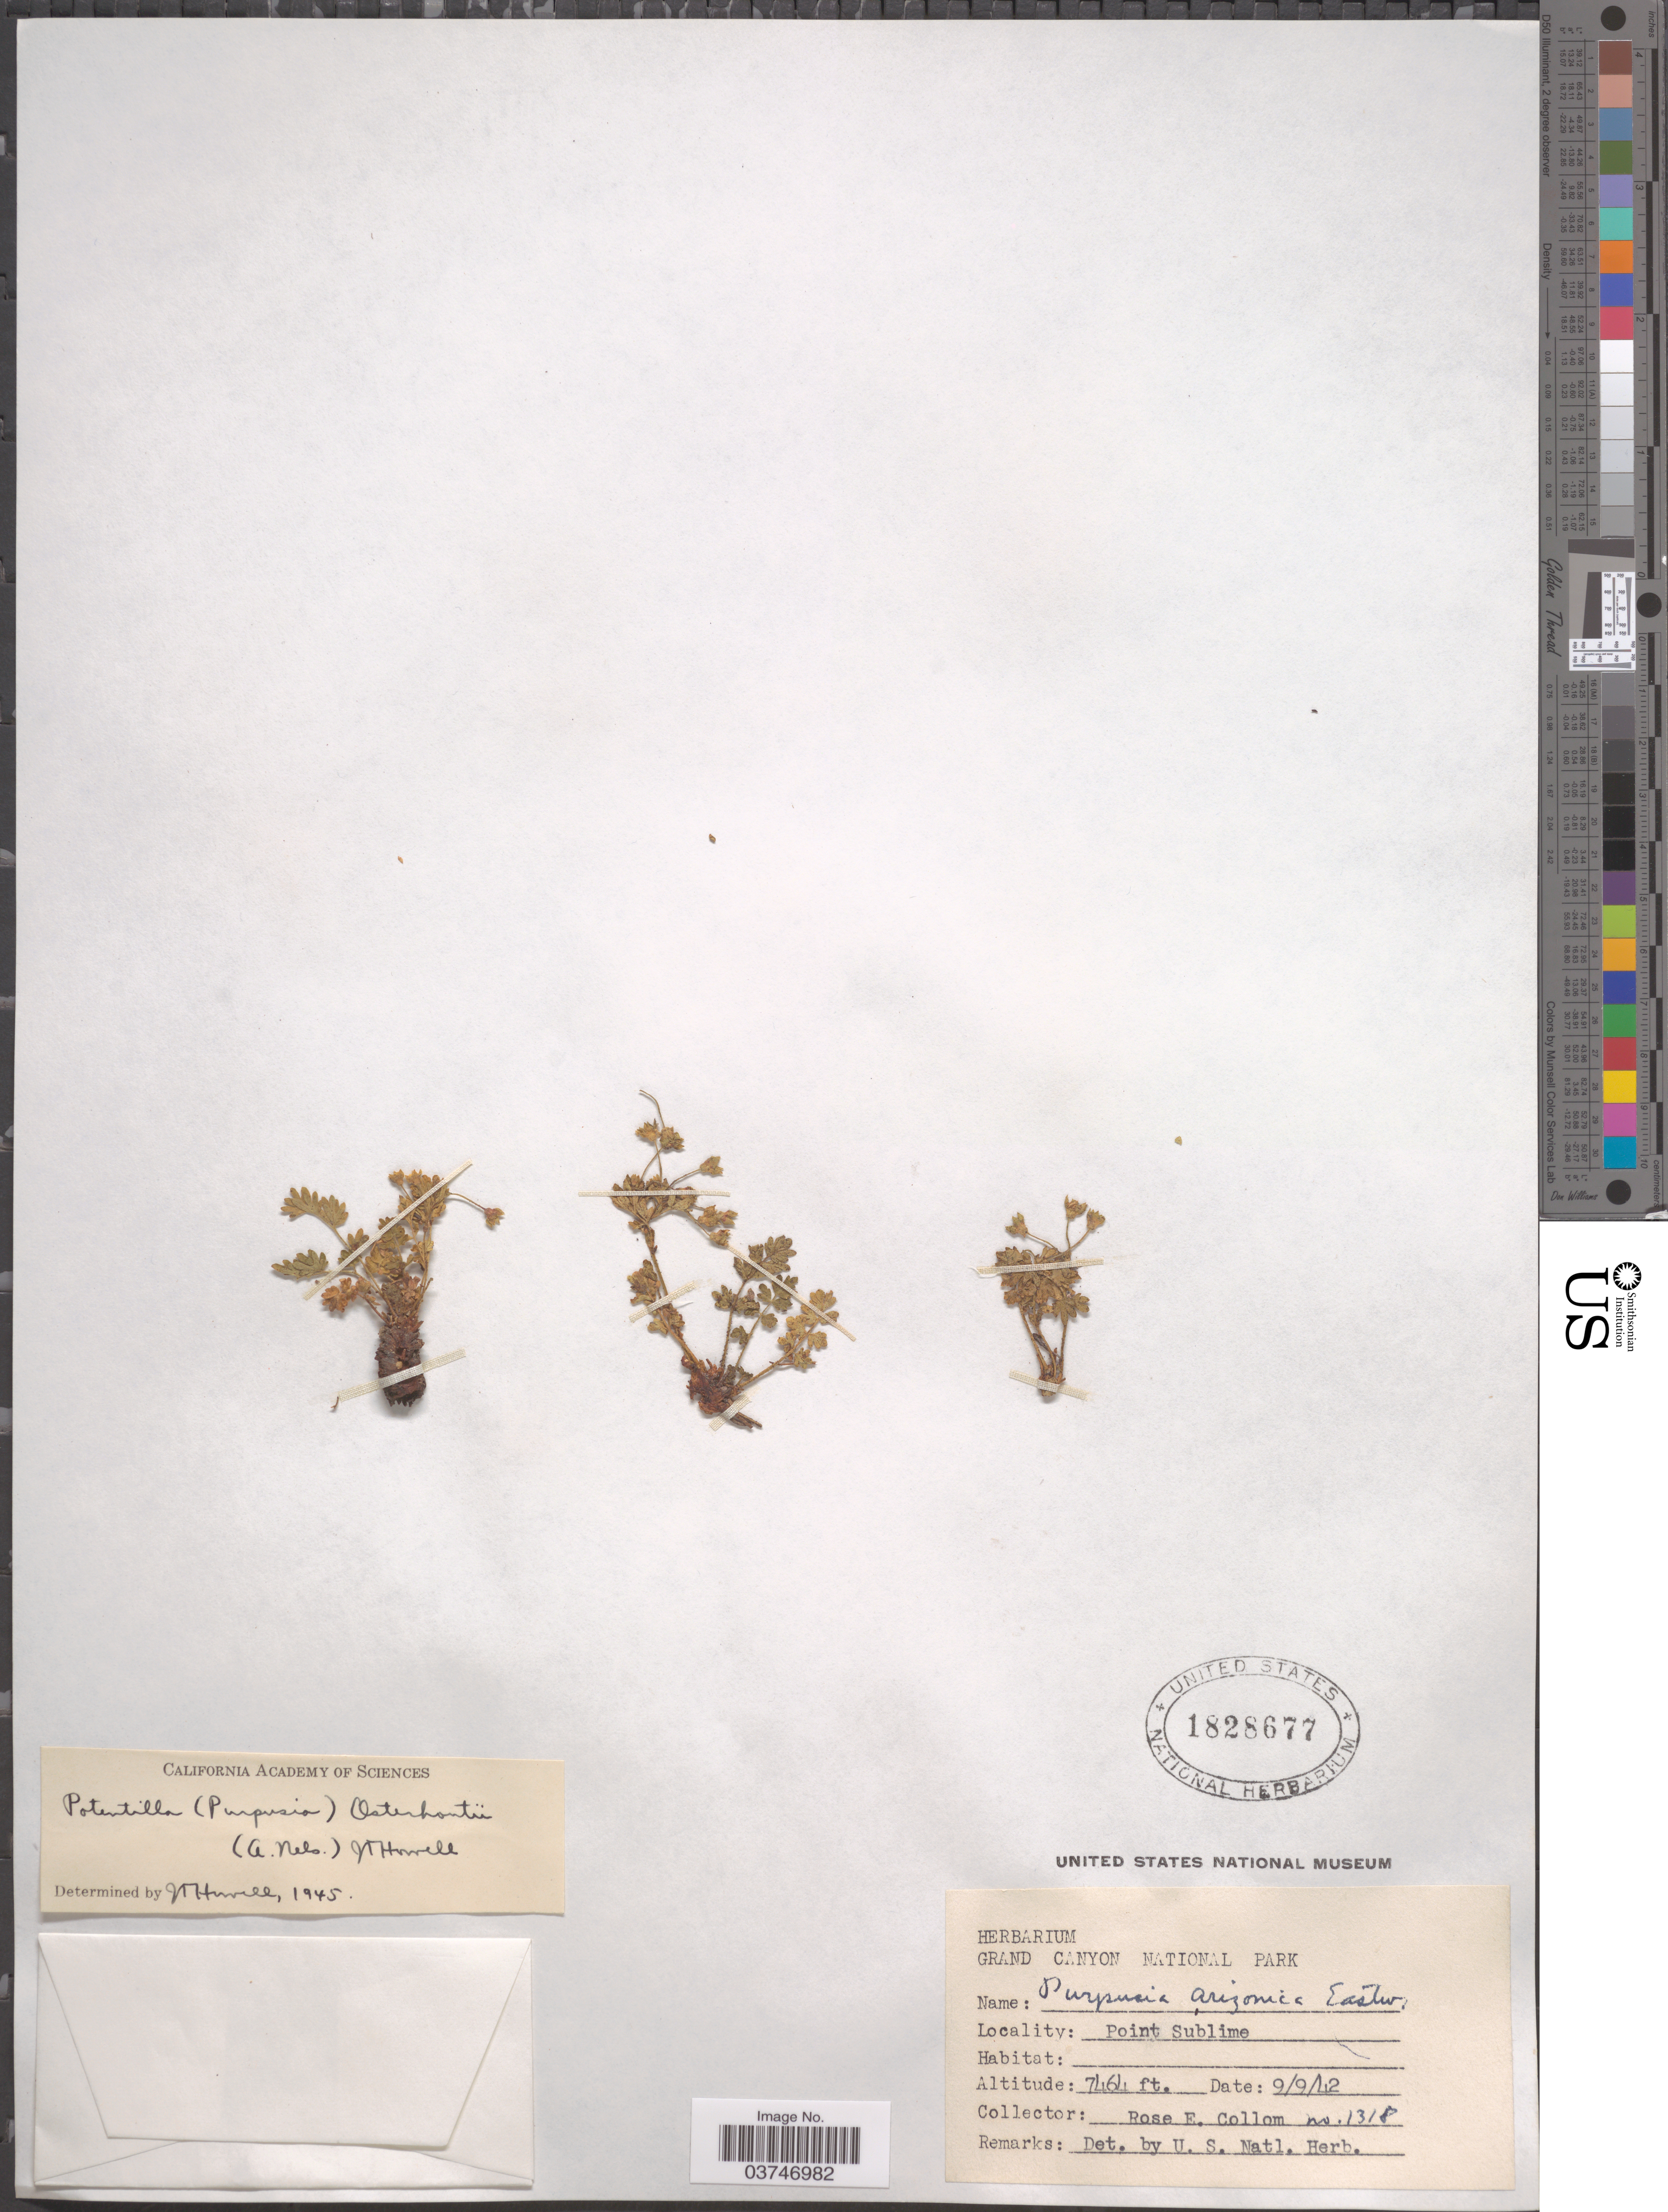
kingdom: Plantae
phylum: Tracheophyta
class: Magnoliopsida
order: Rosales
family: Rosaceae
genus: Potentilla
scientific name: Potentilla osterhoutii var. osterhoutii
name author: (A. Nelson) J.T. Howell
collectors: R. E. Collom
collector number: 1318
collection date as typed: Transcribed d/m/y: 9/9/42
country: United States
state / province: Arizona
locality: Point Sublime.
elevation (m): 2275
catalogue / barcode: US 1828677